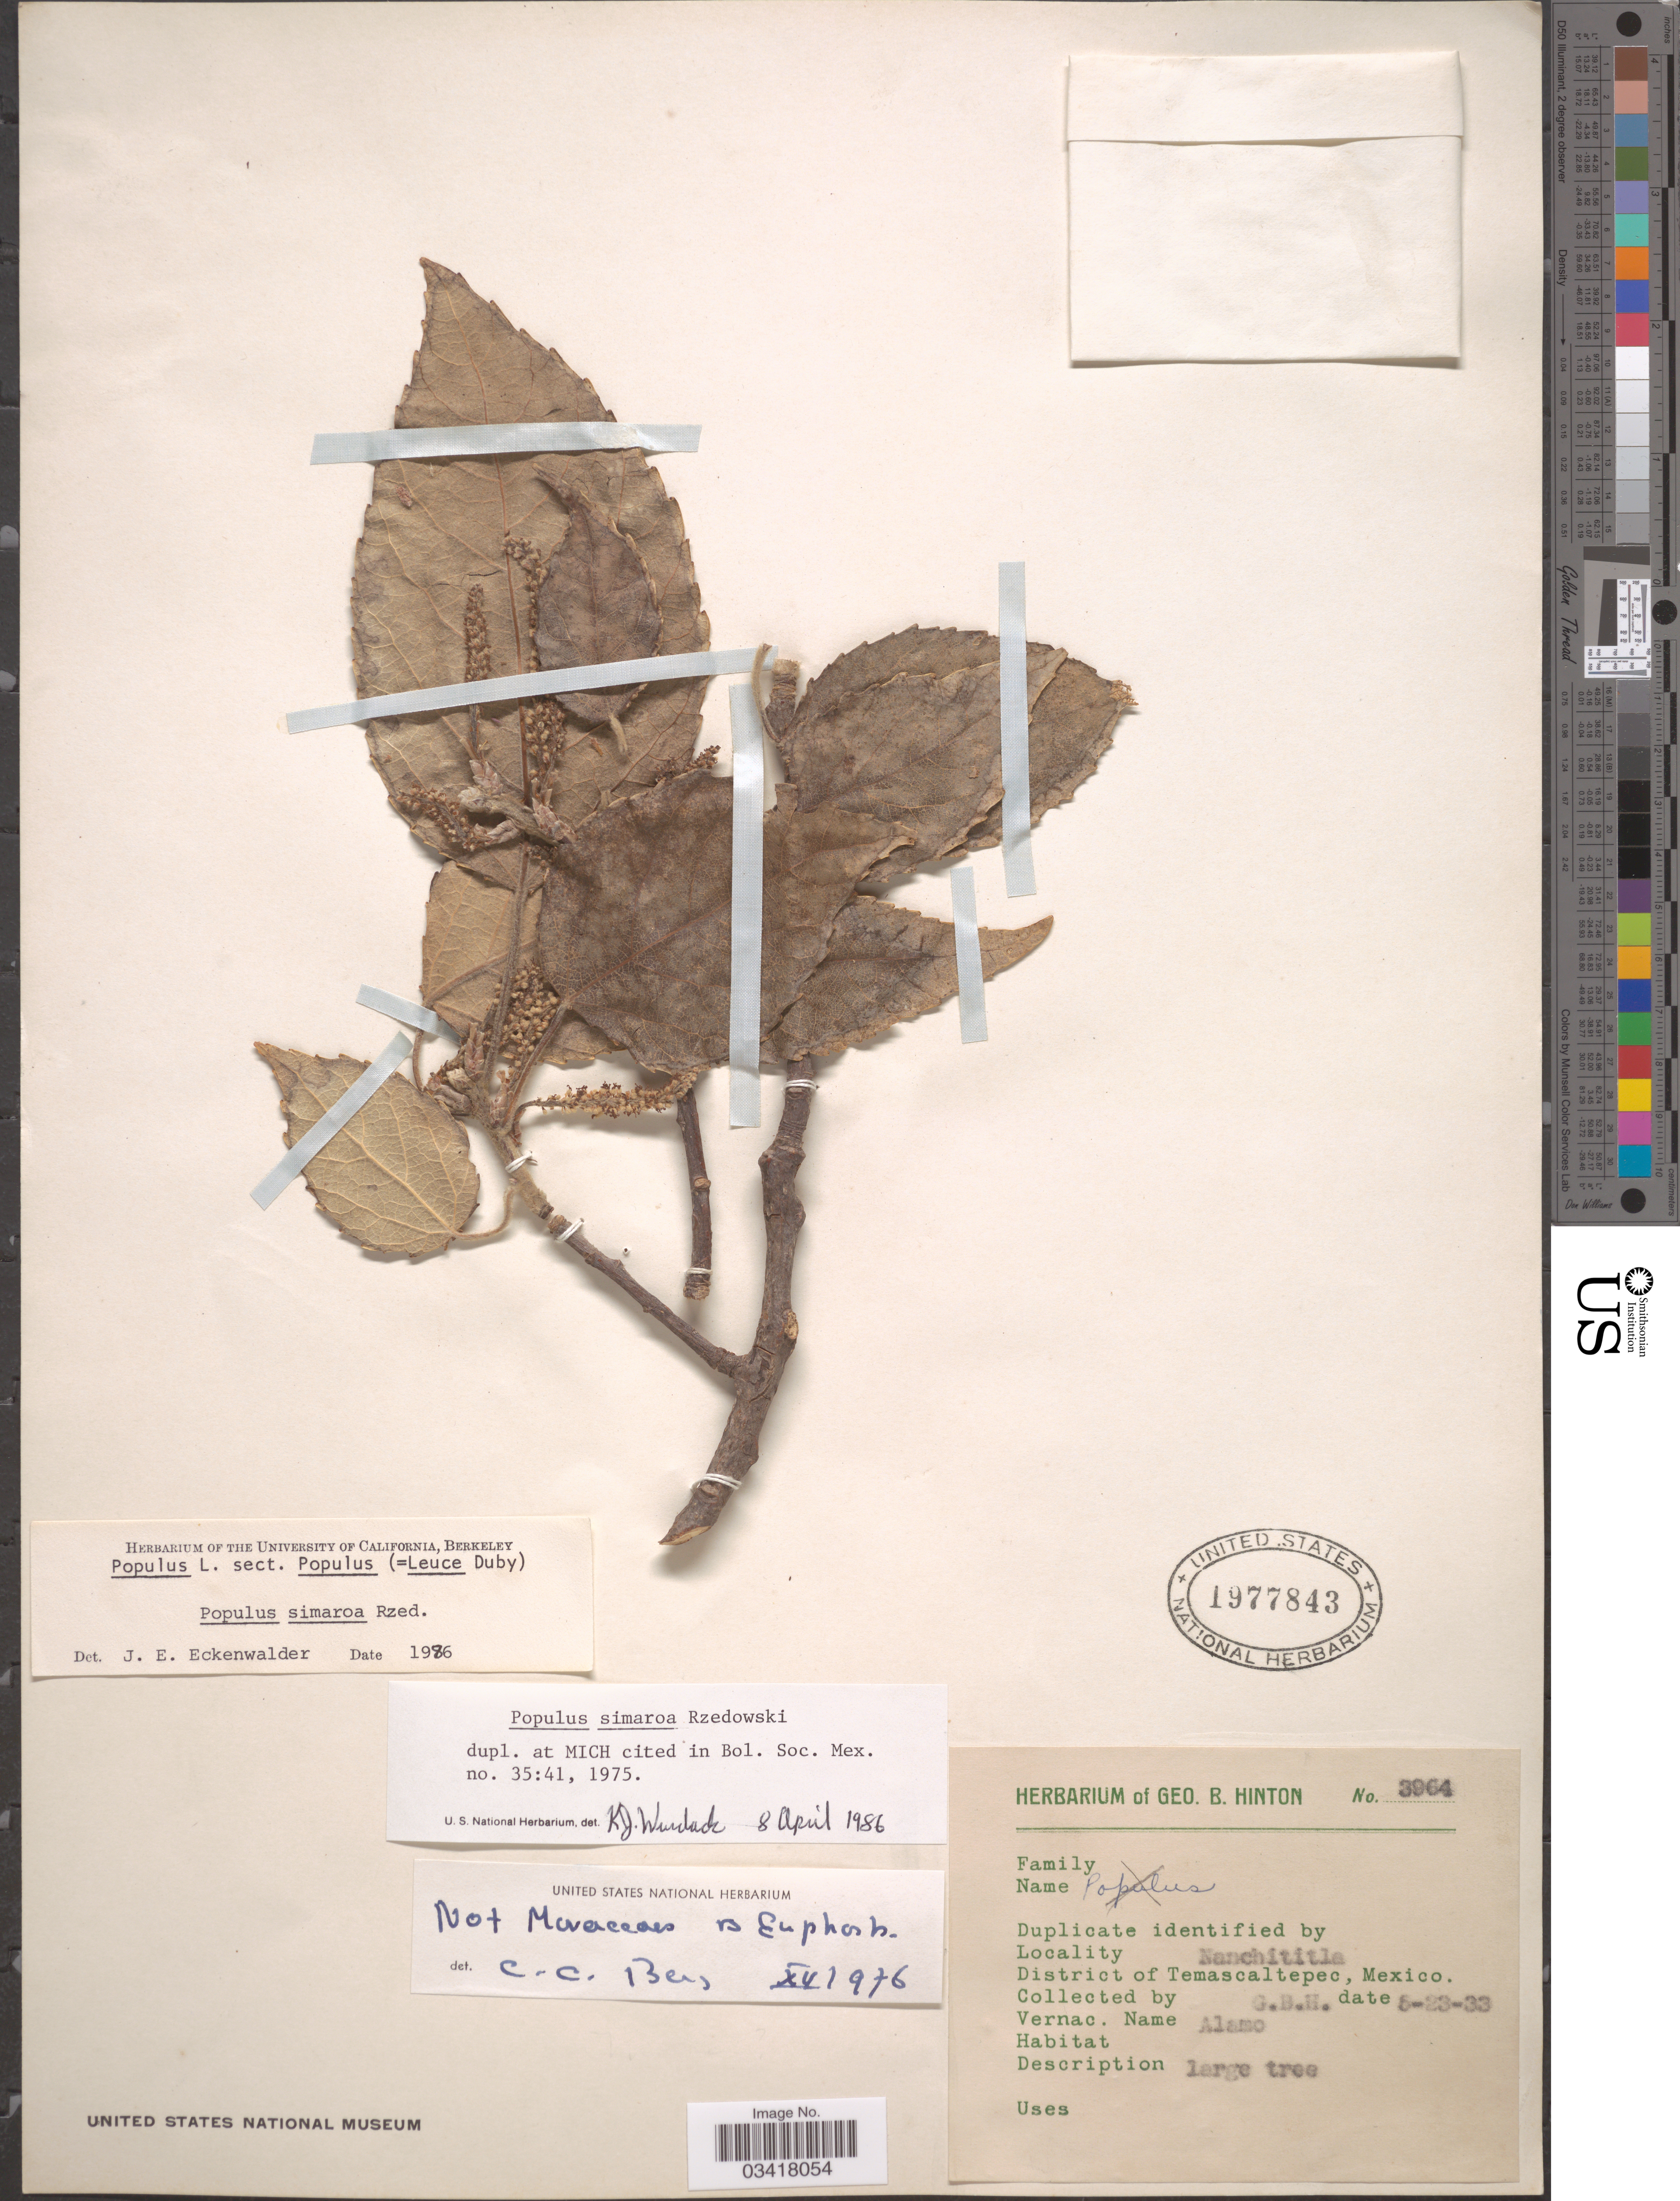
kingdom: Plantae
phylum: Tracheophyta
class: Magnoliopsida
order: Malpighiales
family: Salicaceae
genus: Populus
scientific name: Populus simaroa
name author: Rzed.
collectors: G. B. Hinton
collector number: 3964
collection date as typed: Transcribed d/m/y: 23/5/33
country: Mexico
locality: Nanchititla. District of Temascaltepec.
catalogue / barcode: US 1977843